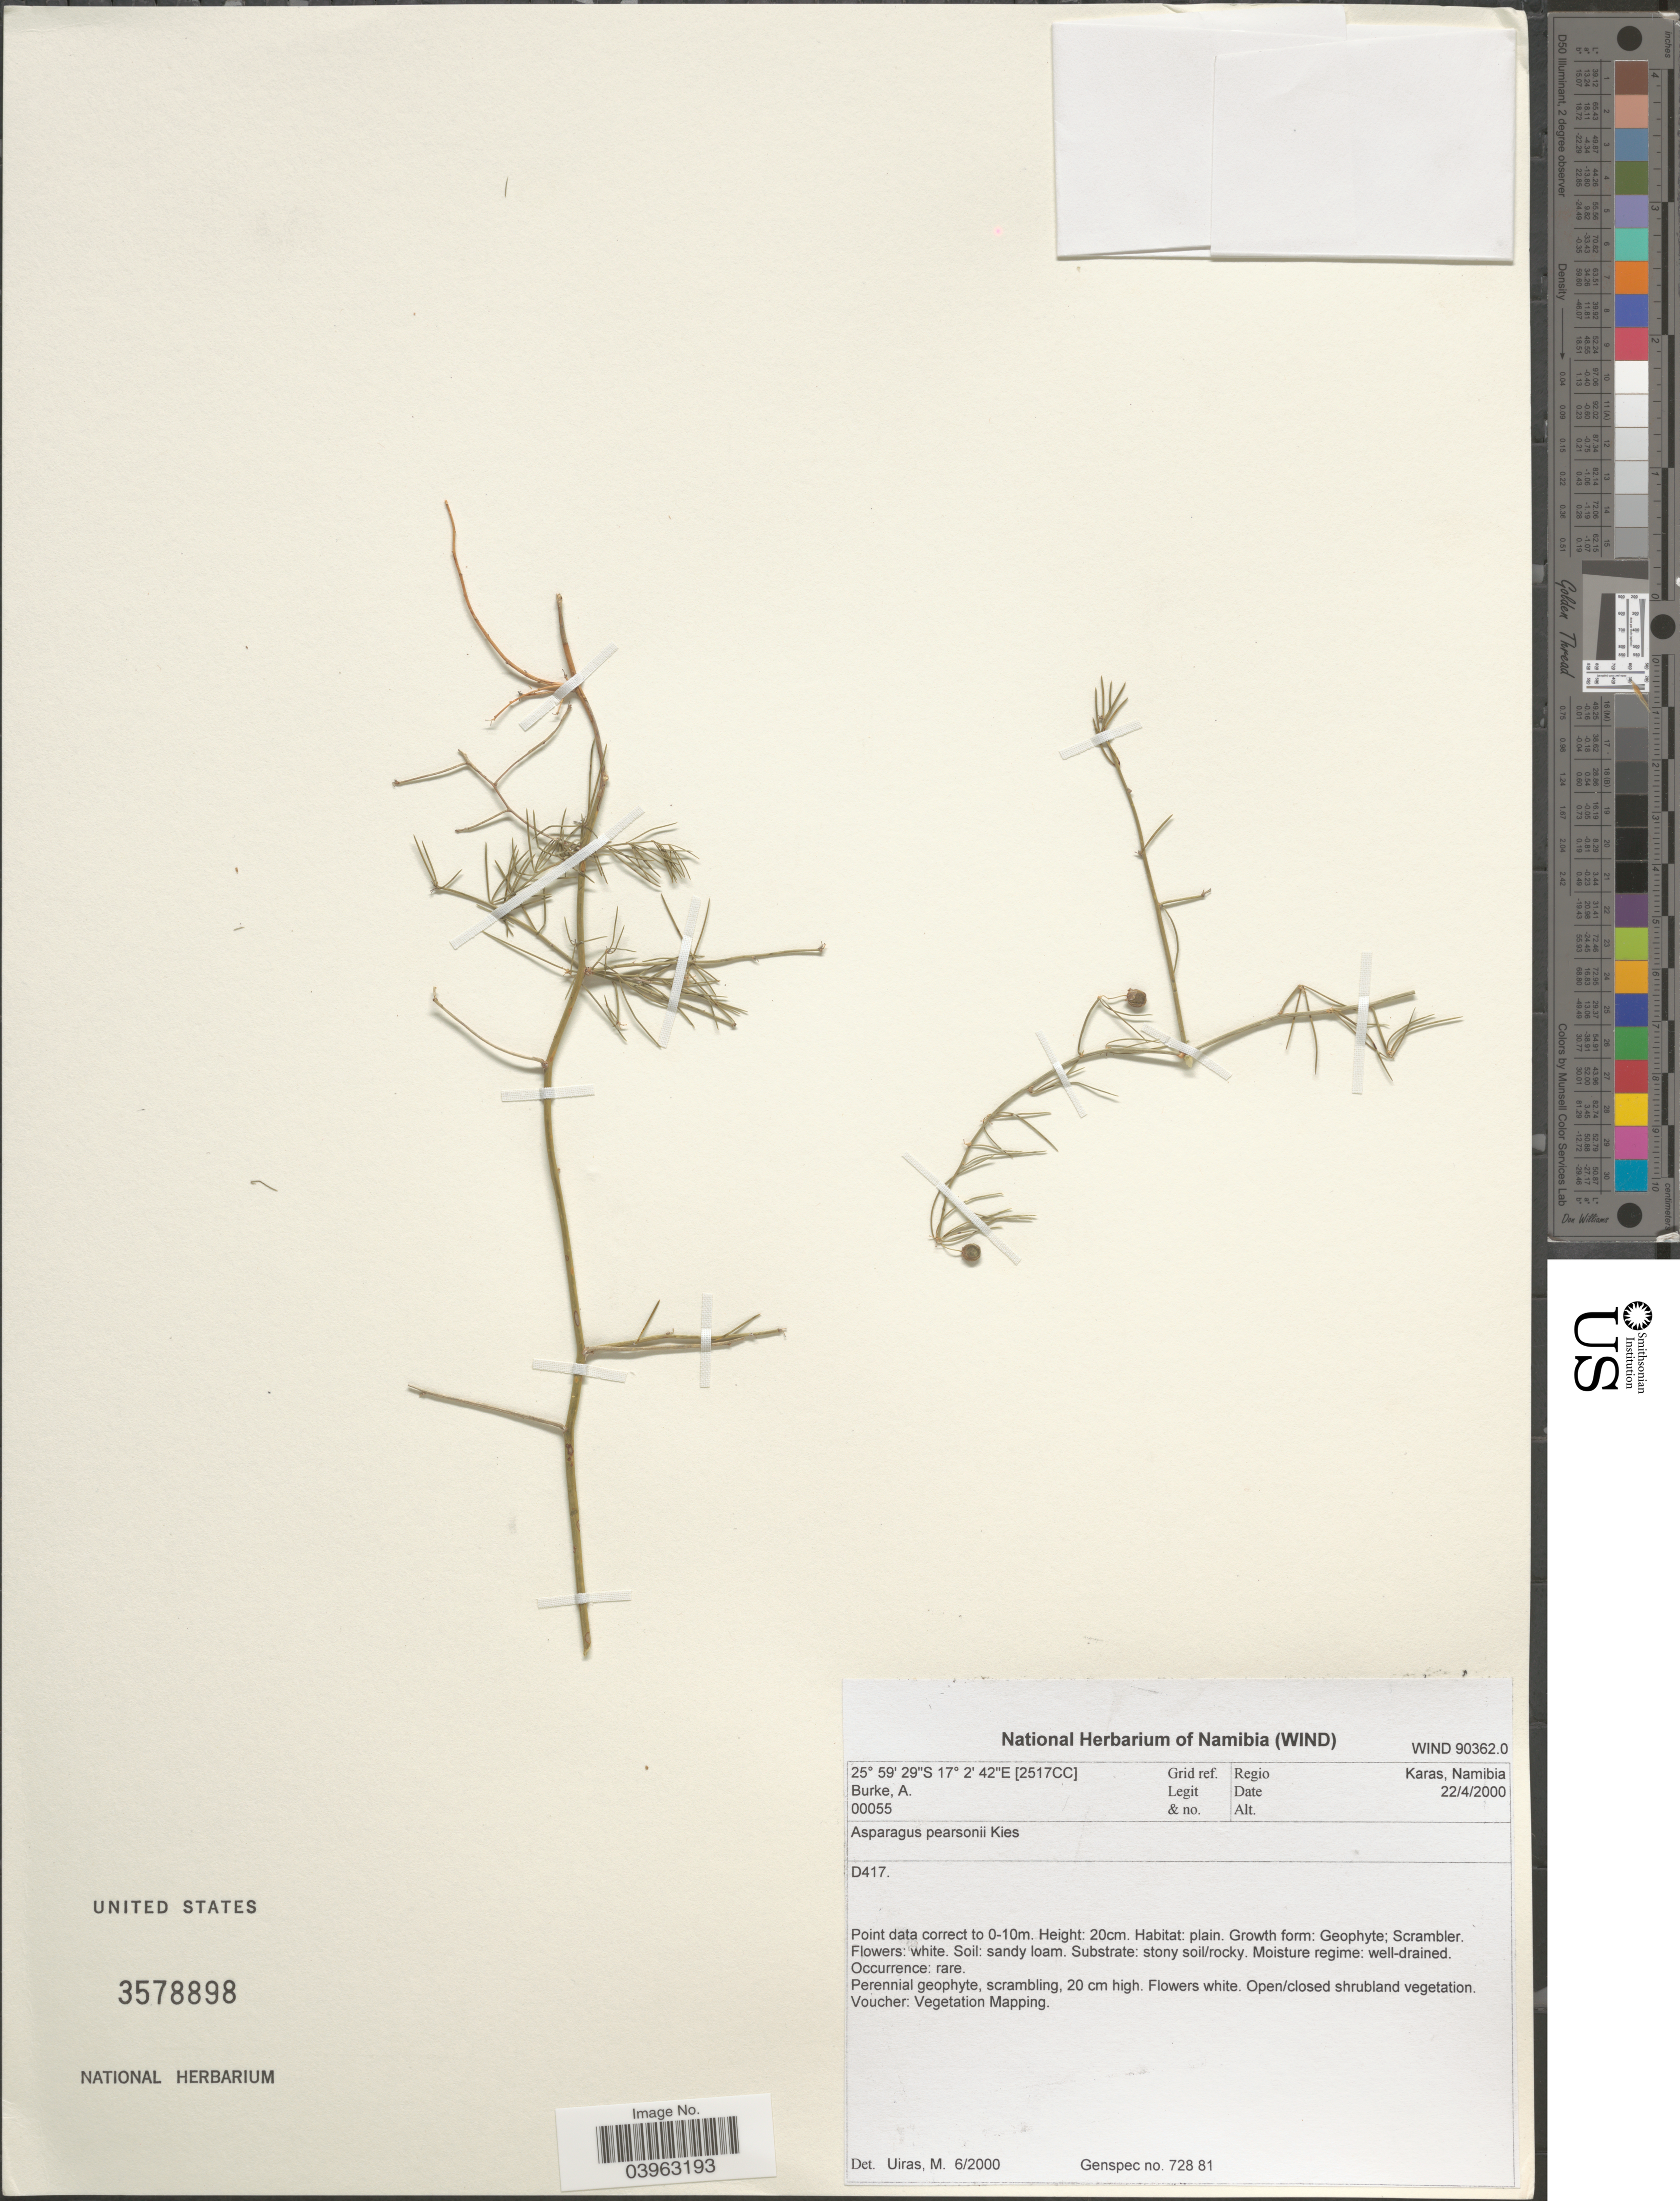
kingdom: Plantae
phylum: Tracheophyta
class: Liliopsida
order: Asparagales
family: Asparagaceae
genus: Asparagus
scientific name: Asparagus pearsonii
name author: Kies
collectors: A. Burke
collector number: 00055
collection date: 2000-04-22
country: Namibia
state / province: Karas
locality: Grid ref. [2517CC]. Regio Karas. D417.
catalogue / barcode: US 3578898